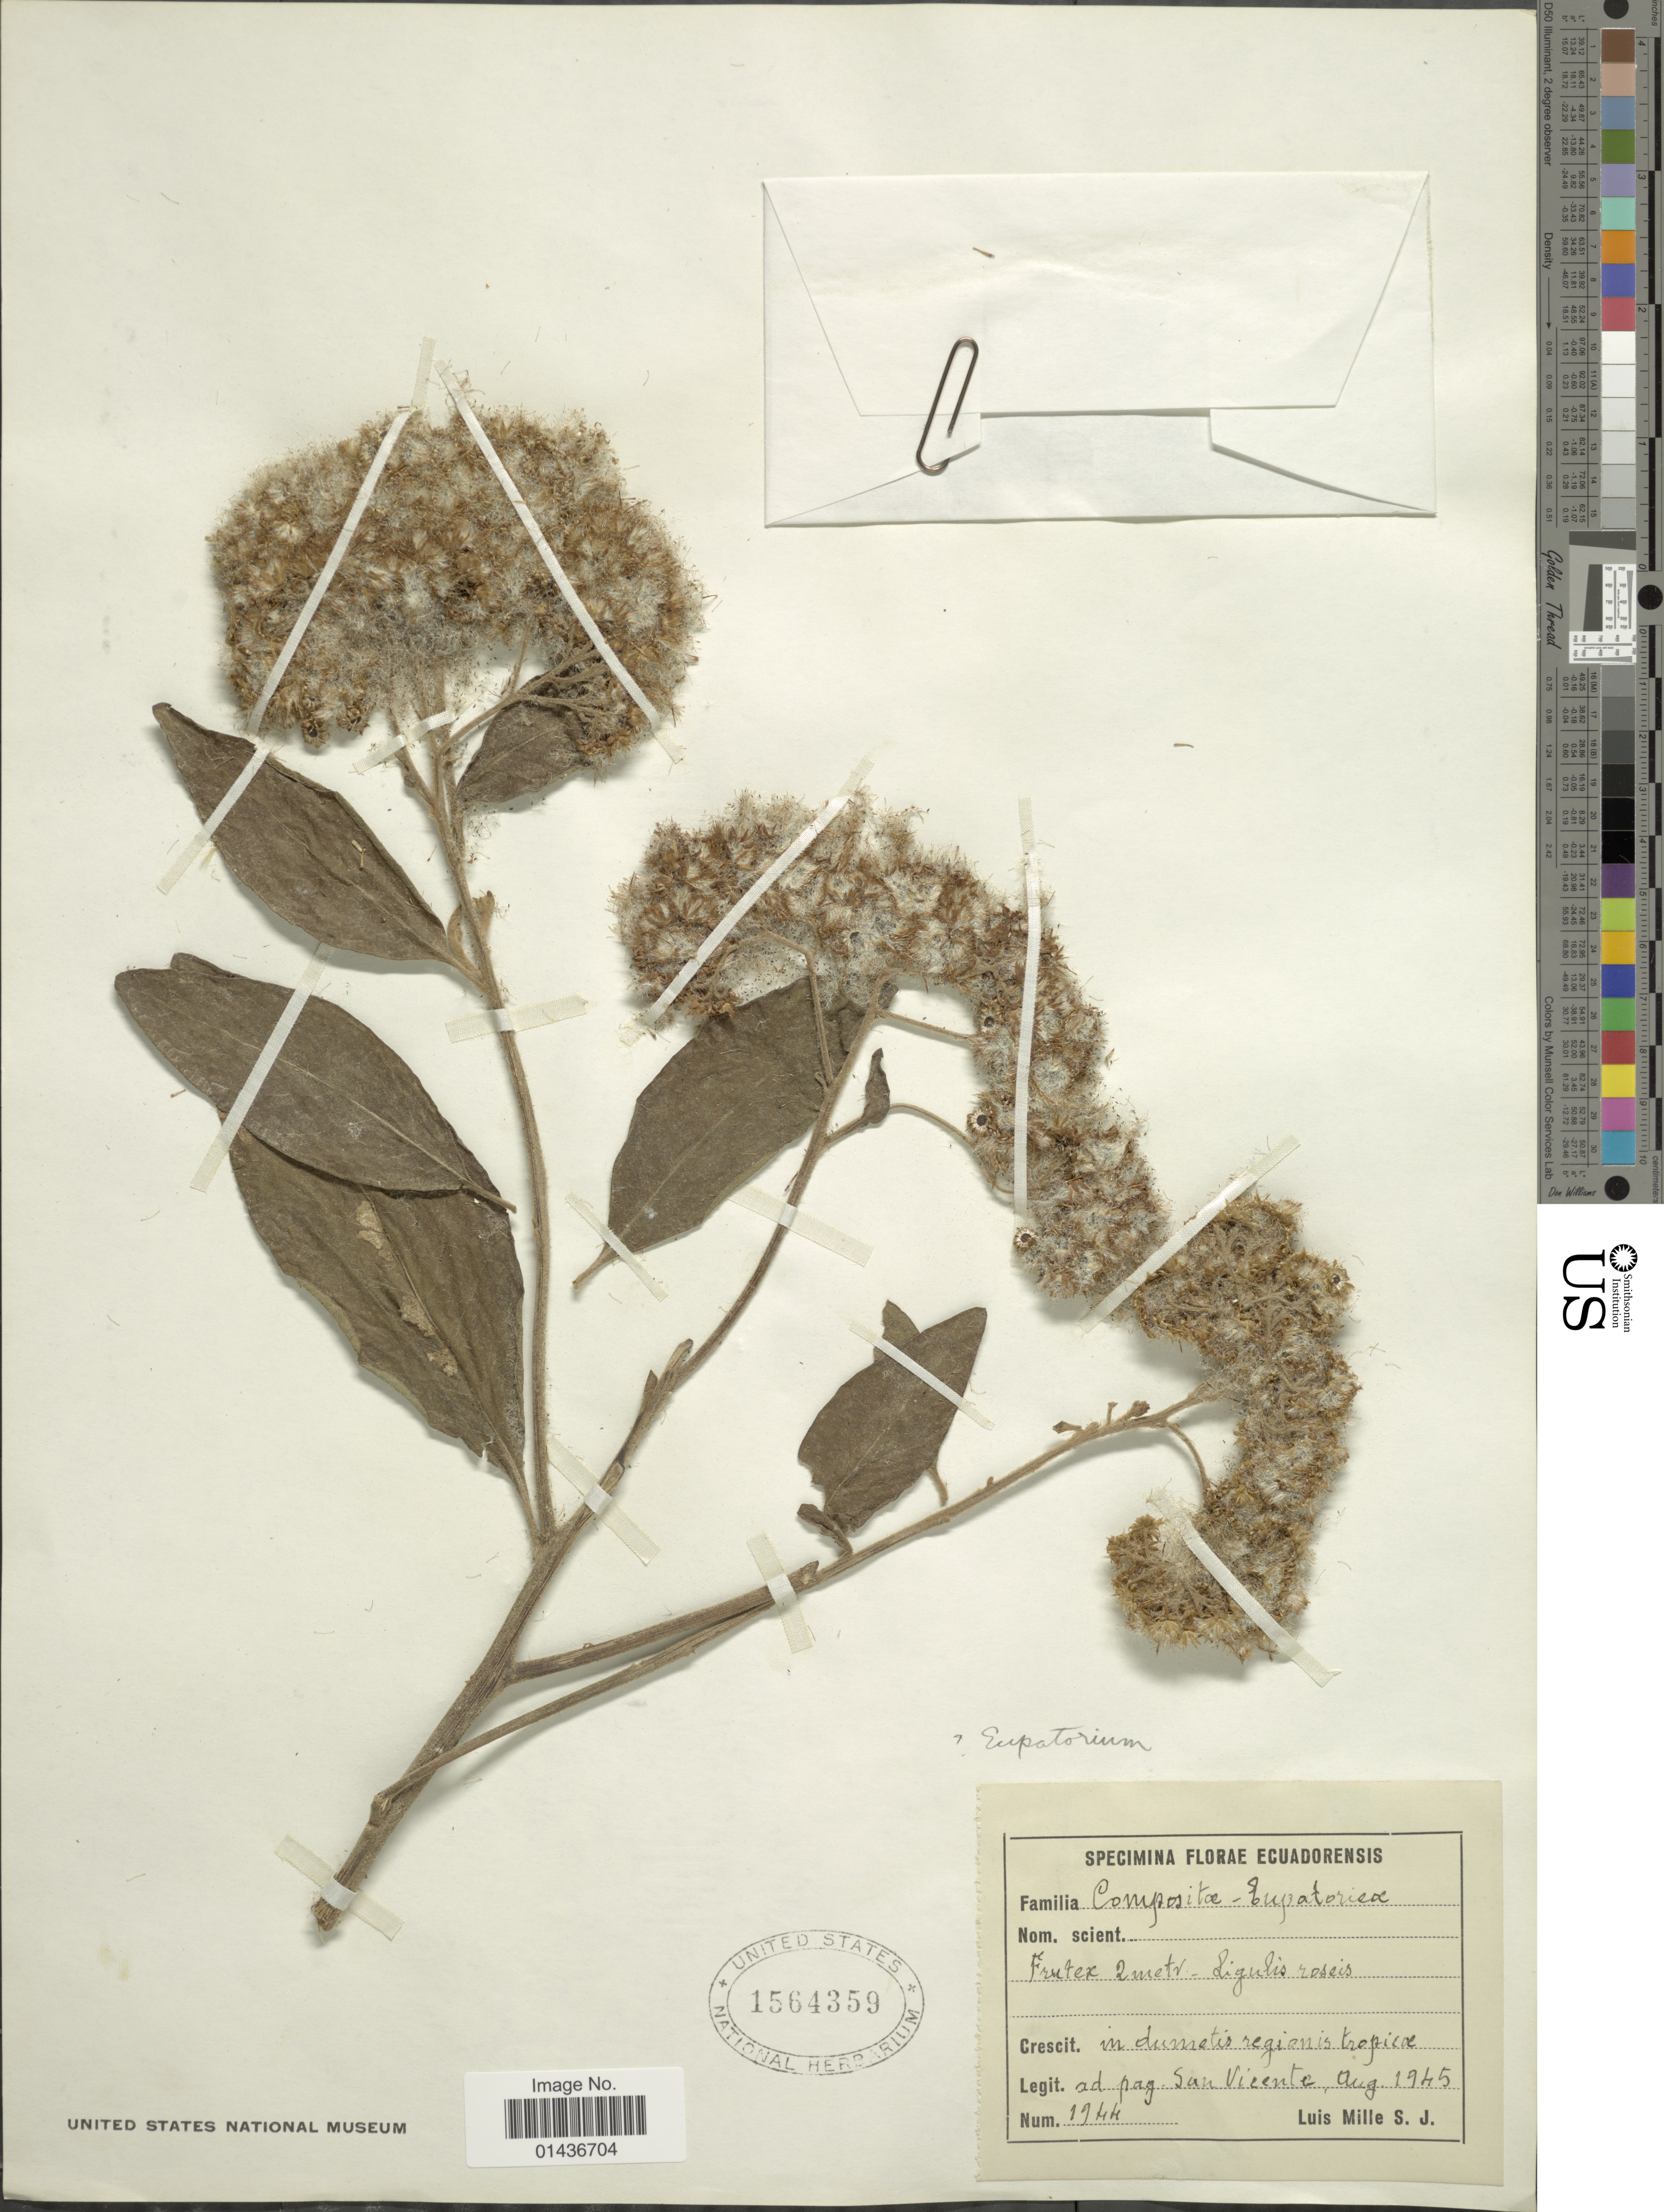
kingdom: Plantae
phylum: Tracheophyta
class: Magnoliopsida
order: Asterales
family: Asteraceae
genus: Pluchea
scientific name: Pluchea carolinensis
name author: (Jacq.) D. Don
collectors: L. Mille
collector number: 1944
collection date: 1945-08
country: Ecuador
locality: Ad pag San Vicente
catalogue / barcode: US 1564359